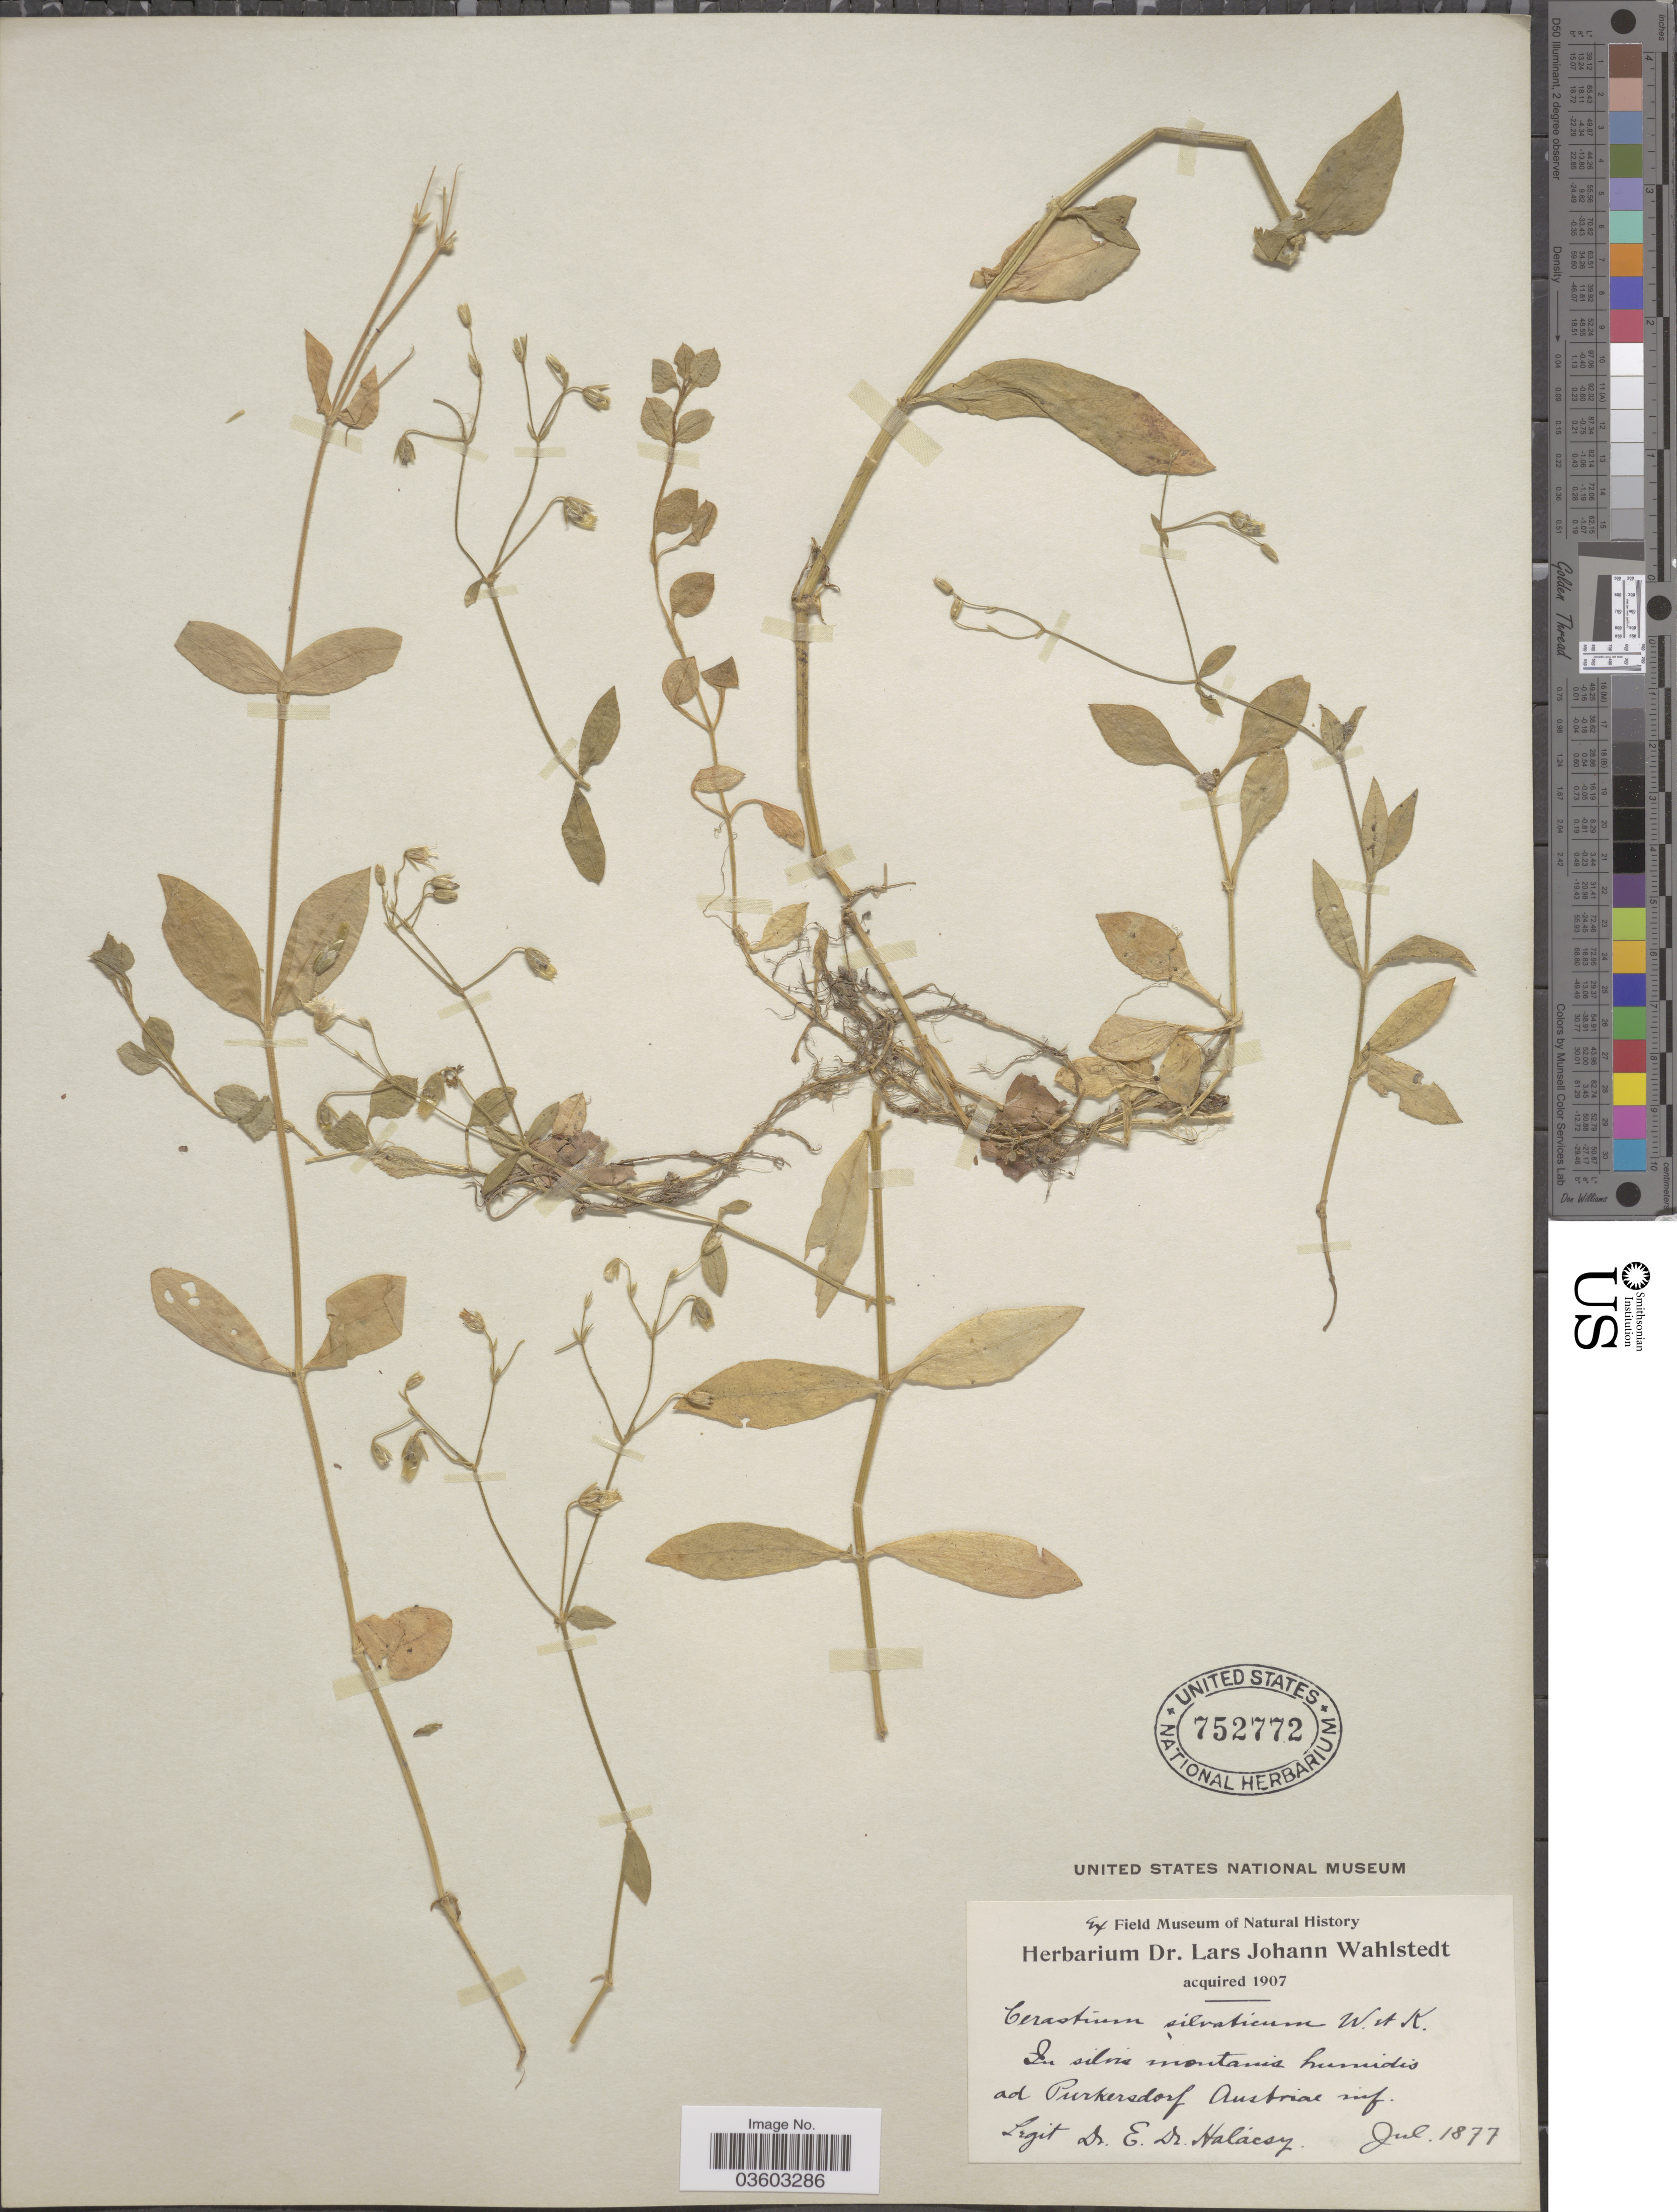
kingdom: Plantae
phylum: Tracheophyta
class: Magnoliopsida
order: Caryophyllales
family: Caryophyllaceae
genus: Cerastium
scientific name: Cerastium silvaticum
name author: Waldst. & Kit. ex Gartner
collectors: E. von Halacsy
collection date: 1877-07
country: Austria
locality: In silvis montanis humidis ad Purkersdorf Austriae inf.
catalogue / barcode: US 752772